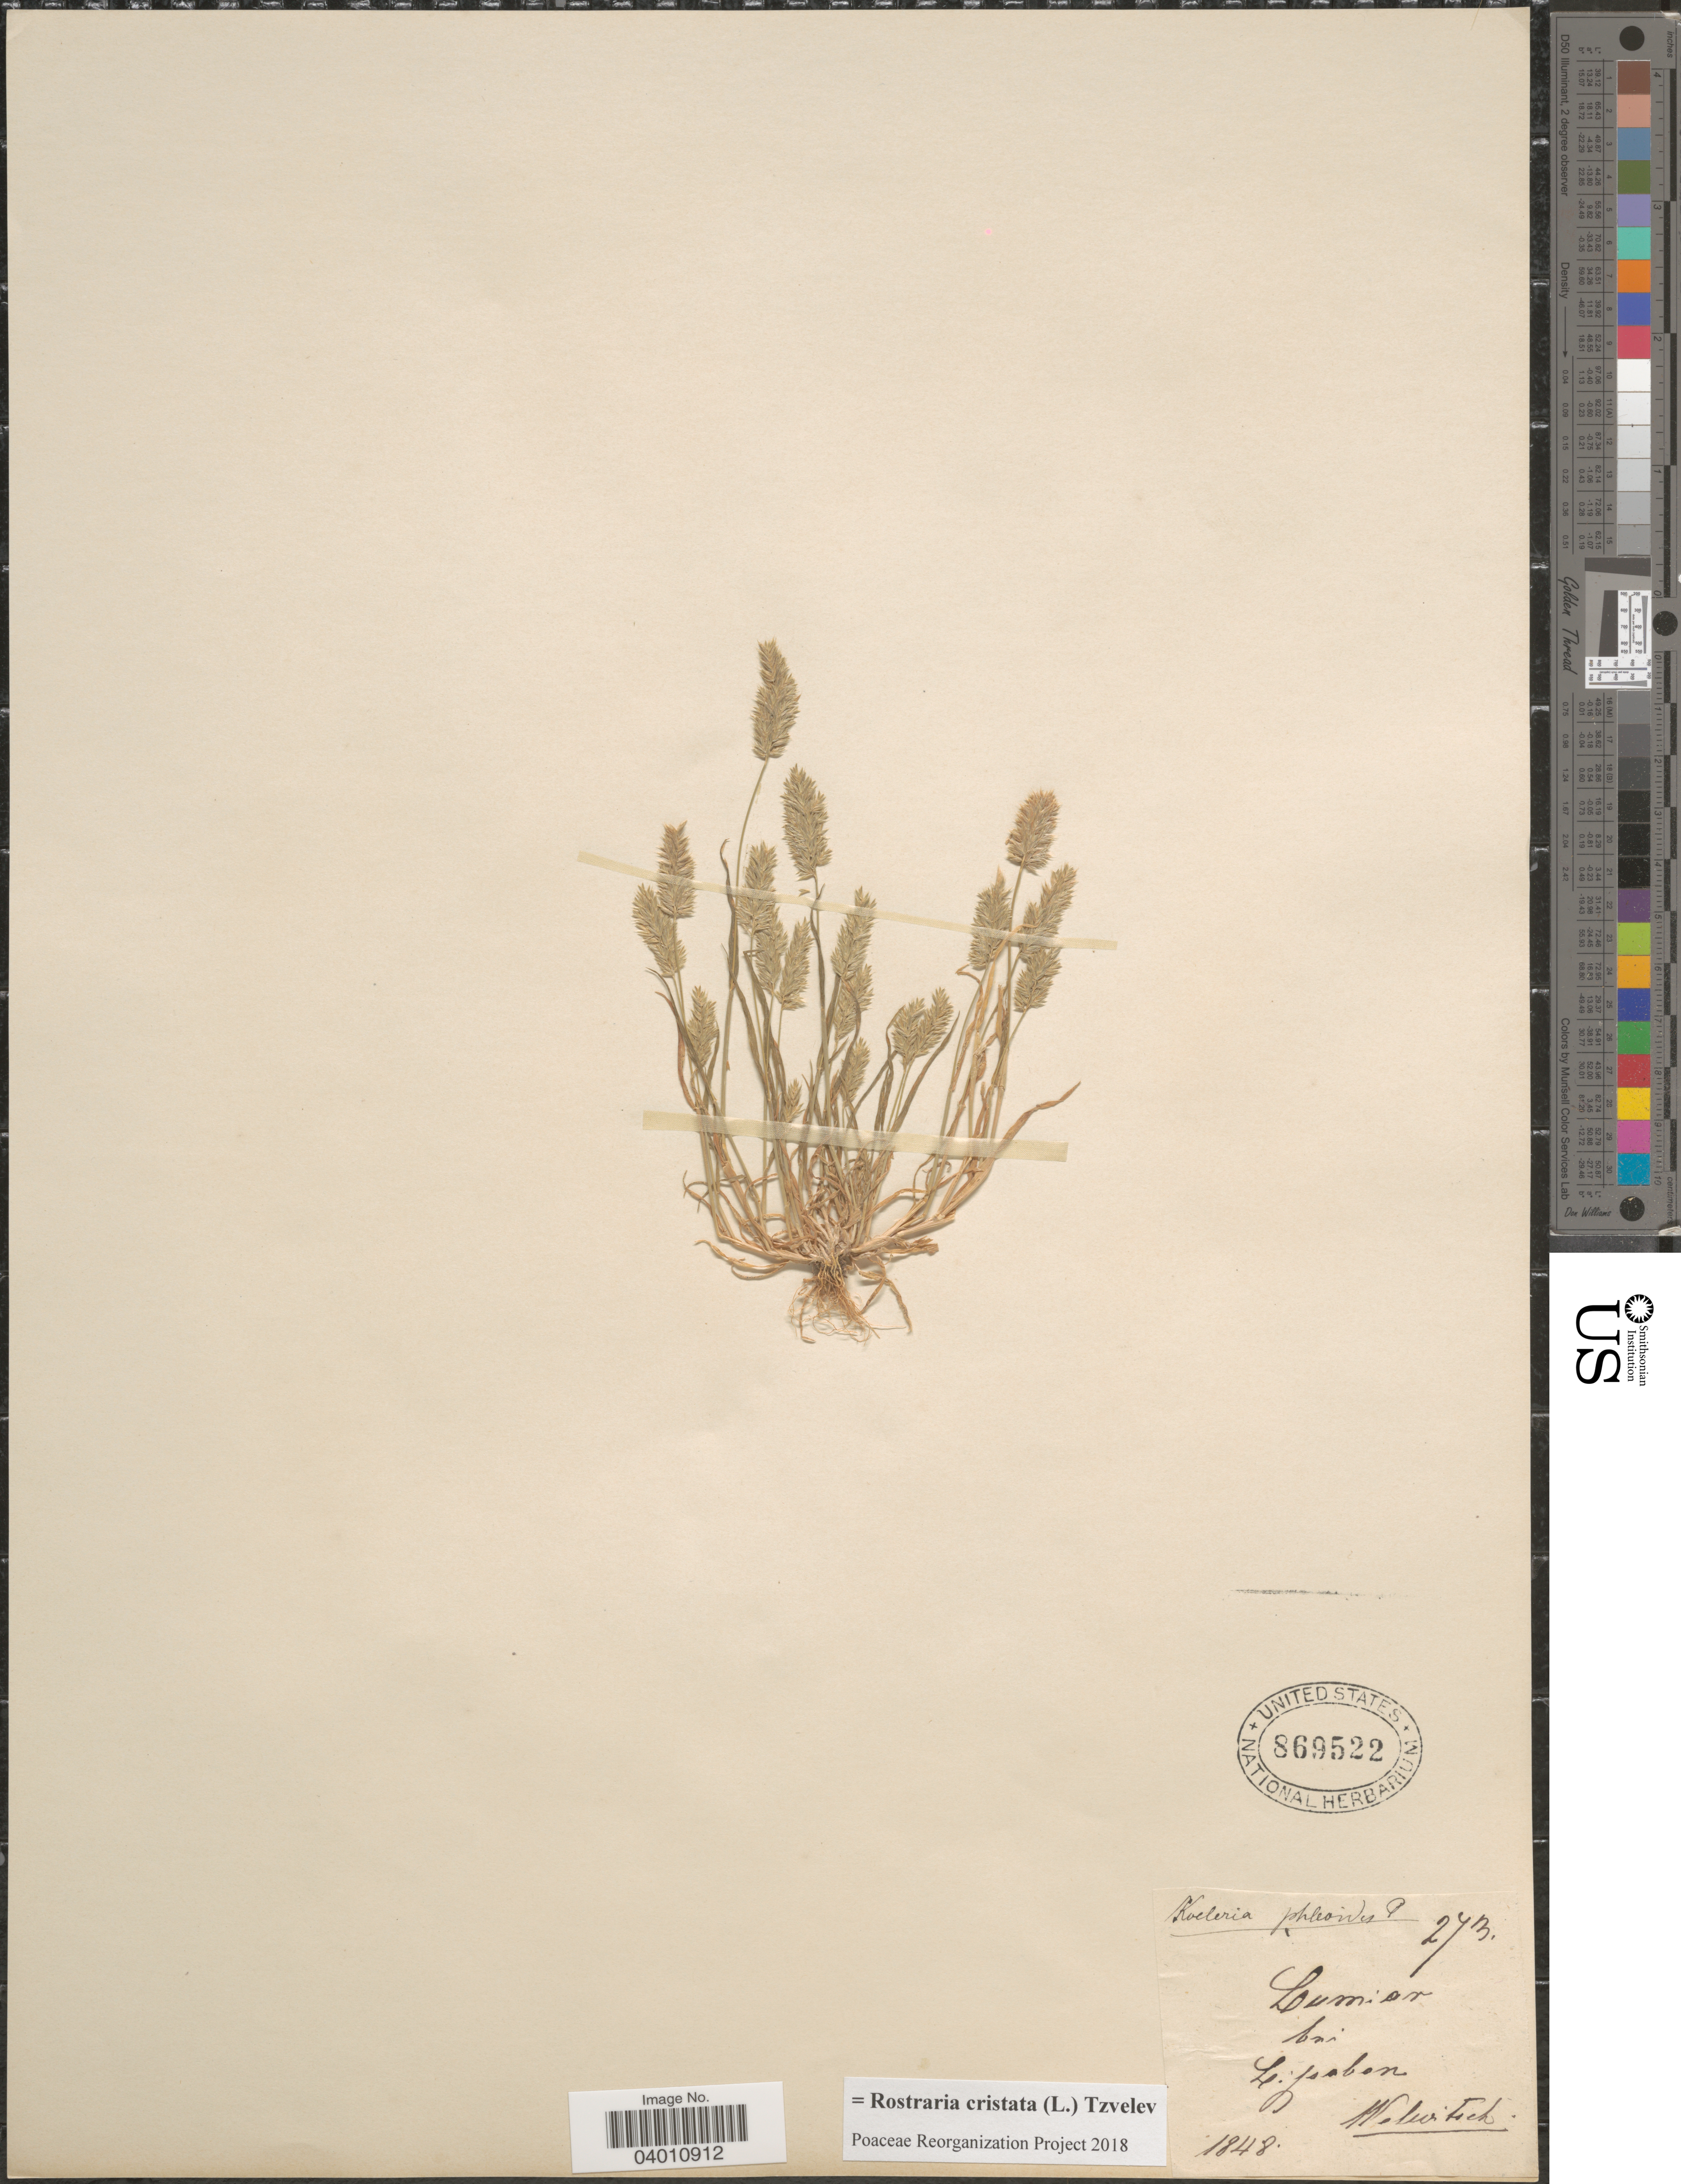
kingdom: Plantae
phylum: Tracheophyta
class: Liliopsida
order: Poales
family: Poaceae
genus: Rostraria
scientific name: Rostraria cristata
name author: (L.) Tzvelev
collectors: -. Welwitsch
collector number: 273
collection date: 1848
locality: Lumiar bai Lissabon. [interpreted]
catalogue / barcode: US 869522